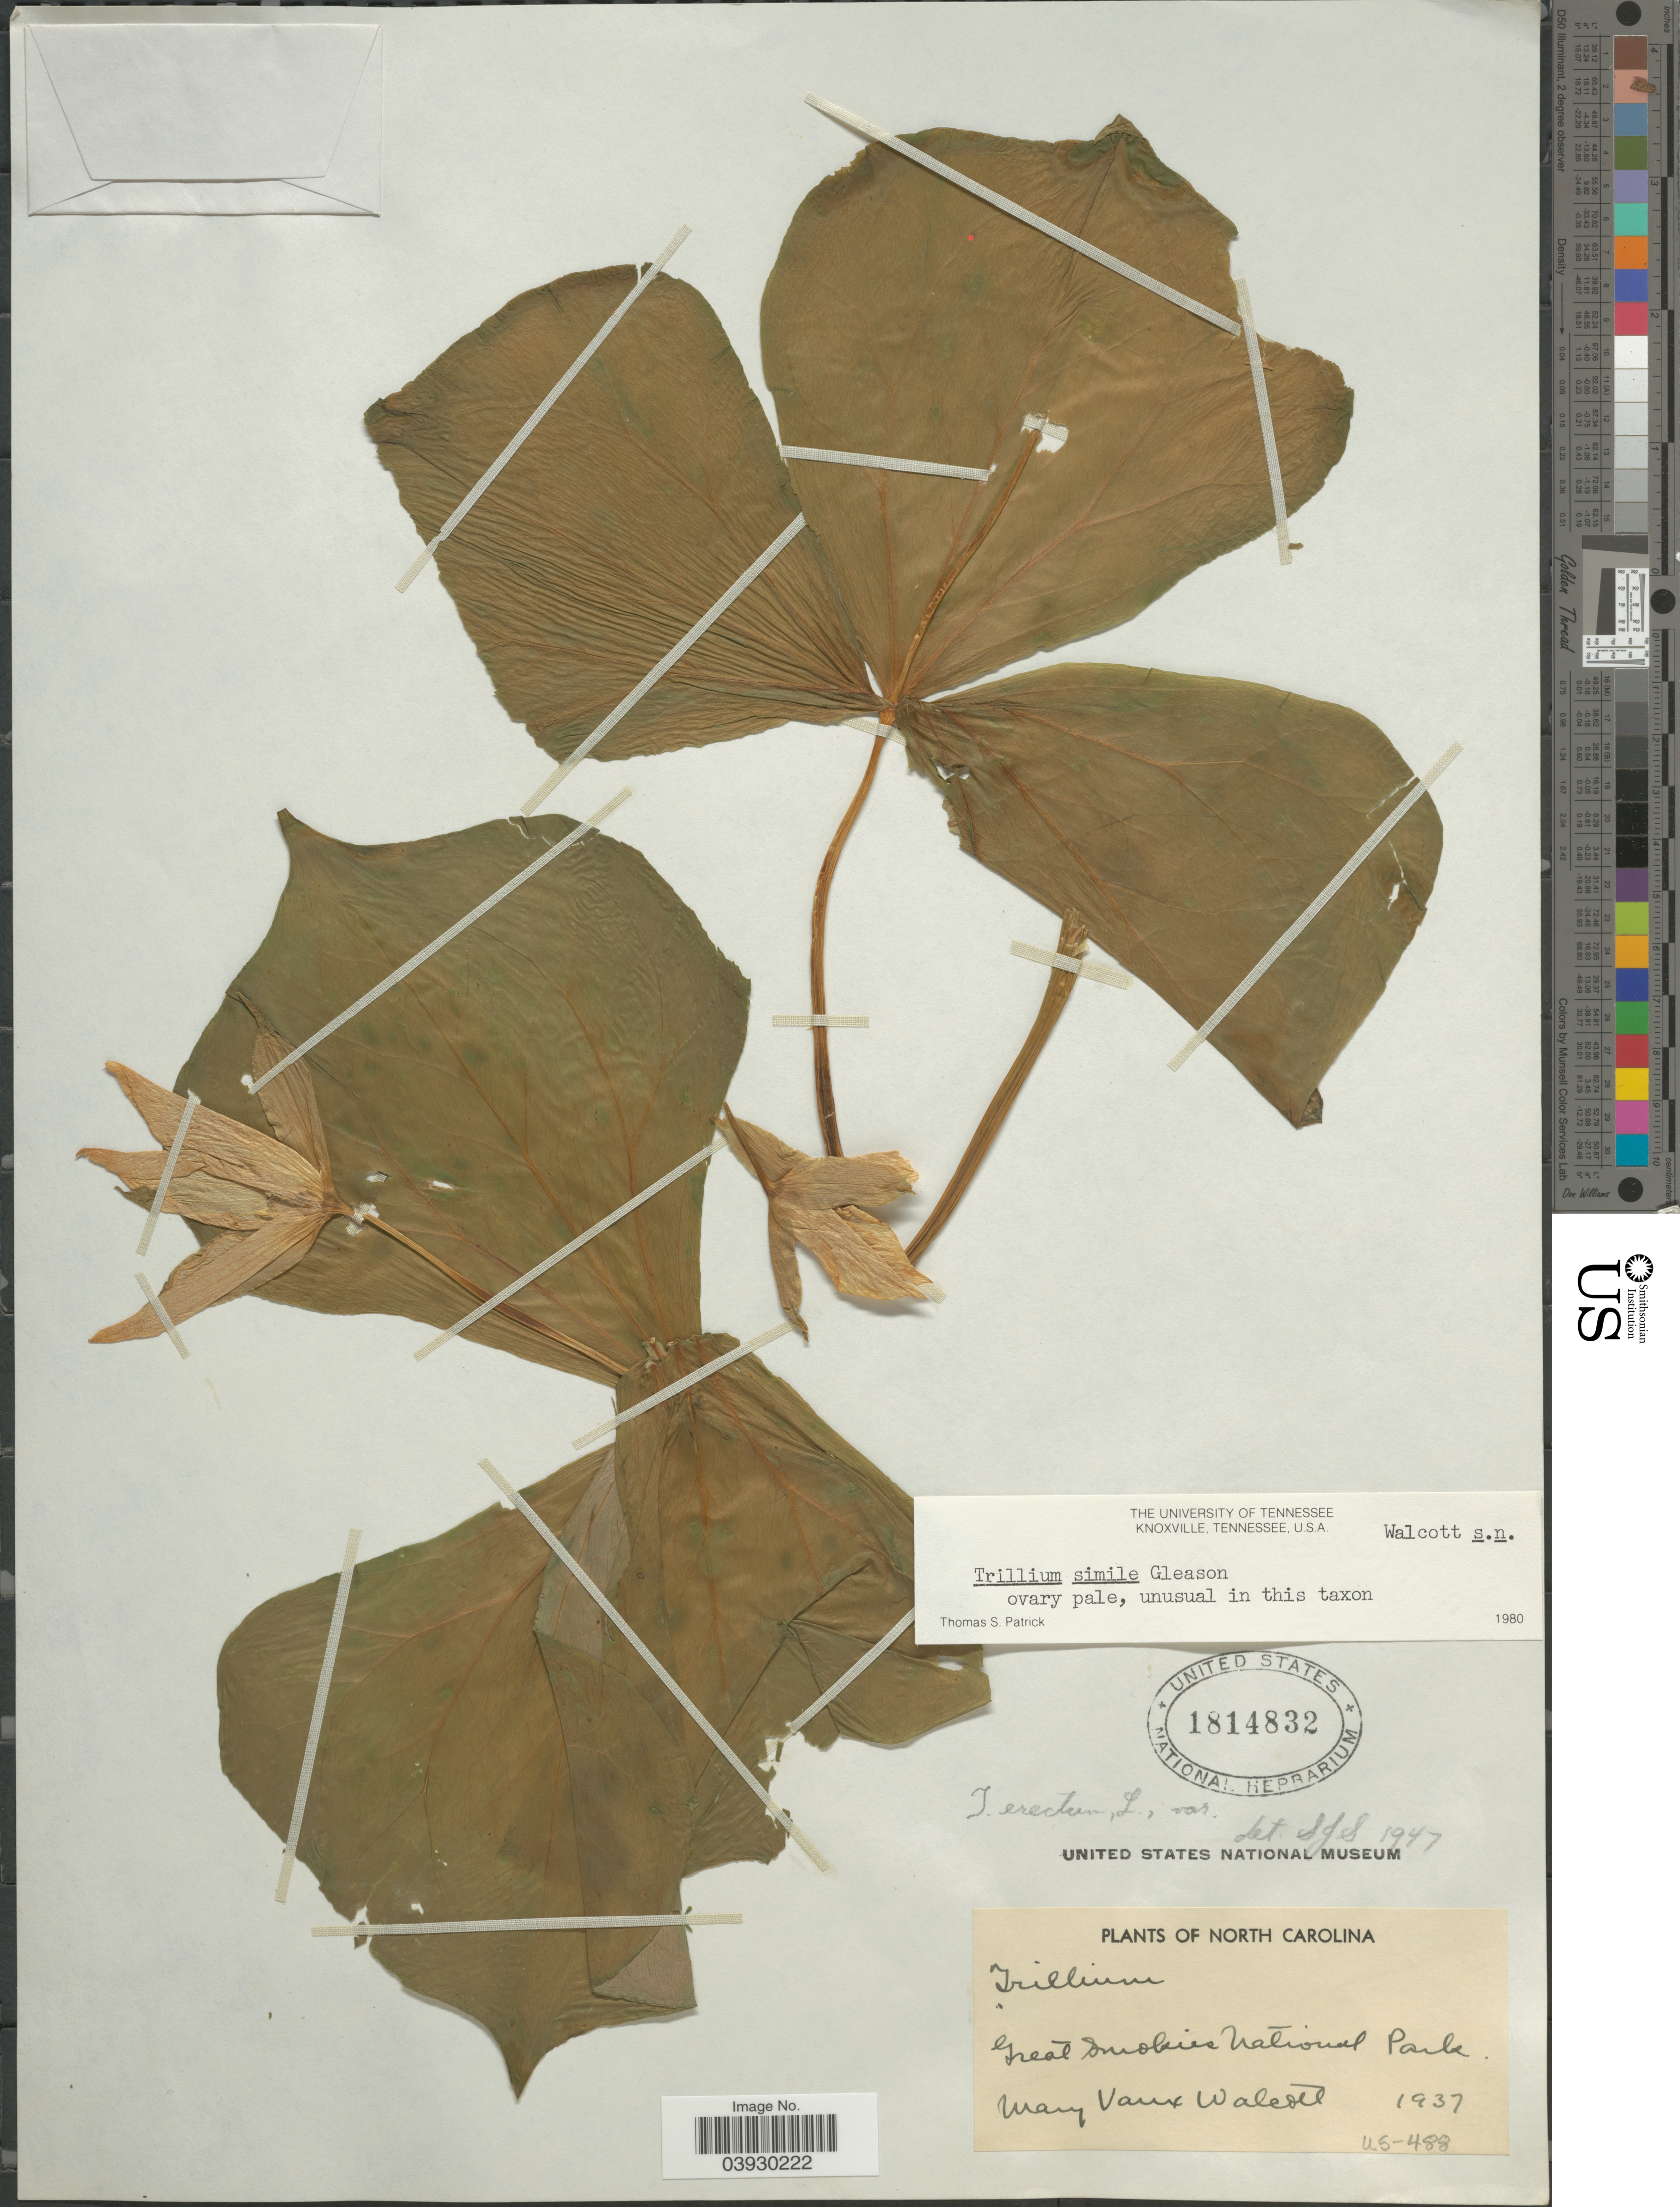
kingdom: Plantae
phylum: Tracheophyta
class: Liliopsida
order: Liliales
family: Melanthiaceae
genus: Trillium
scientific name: Trillium simile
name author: Gleason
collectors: M. Walcott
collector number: US-488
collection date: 1937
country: United States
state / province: North Carolina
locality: Great Smokies National Park.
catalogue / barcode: US 1814832